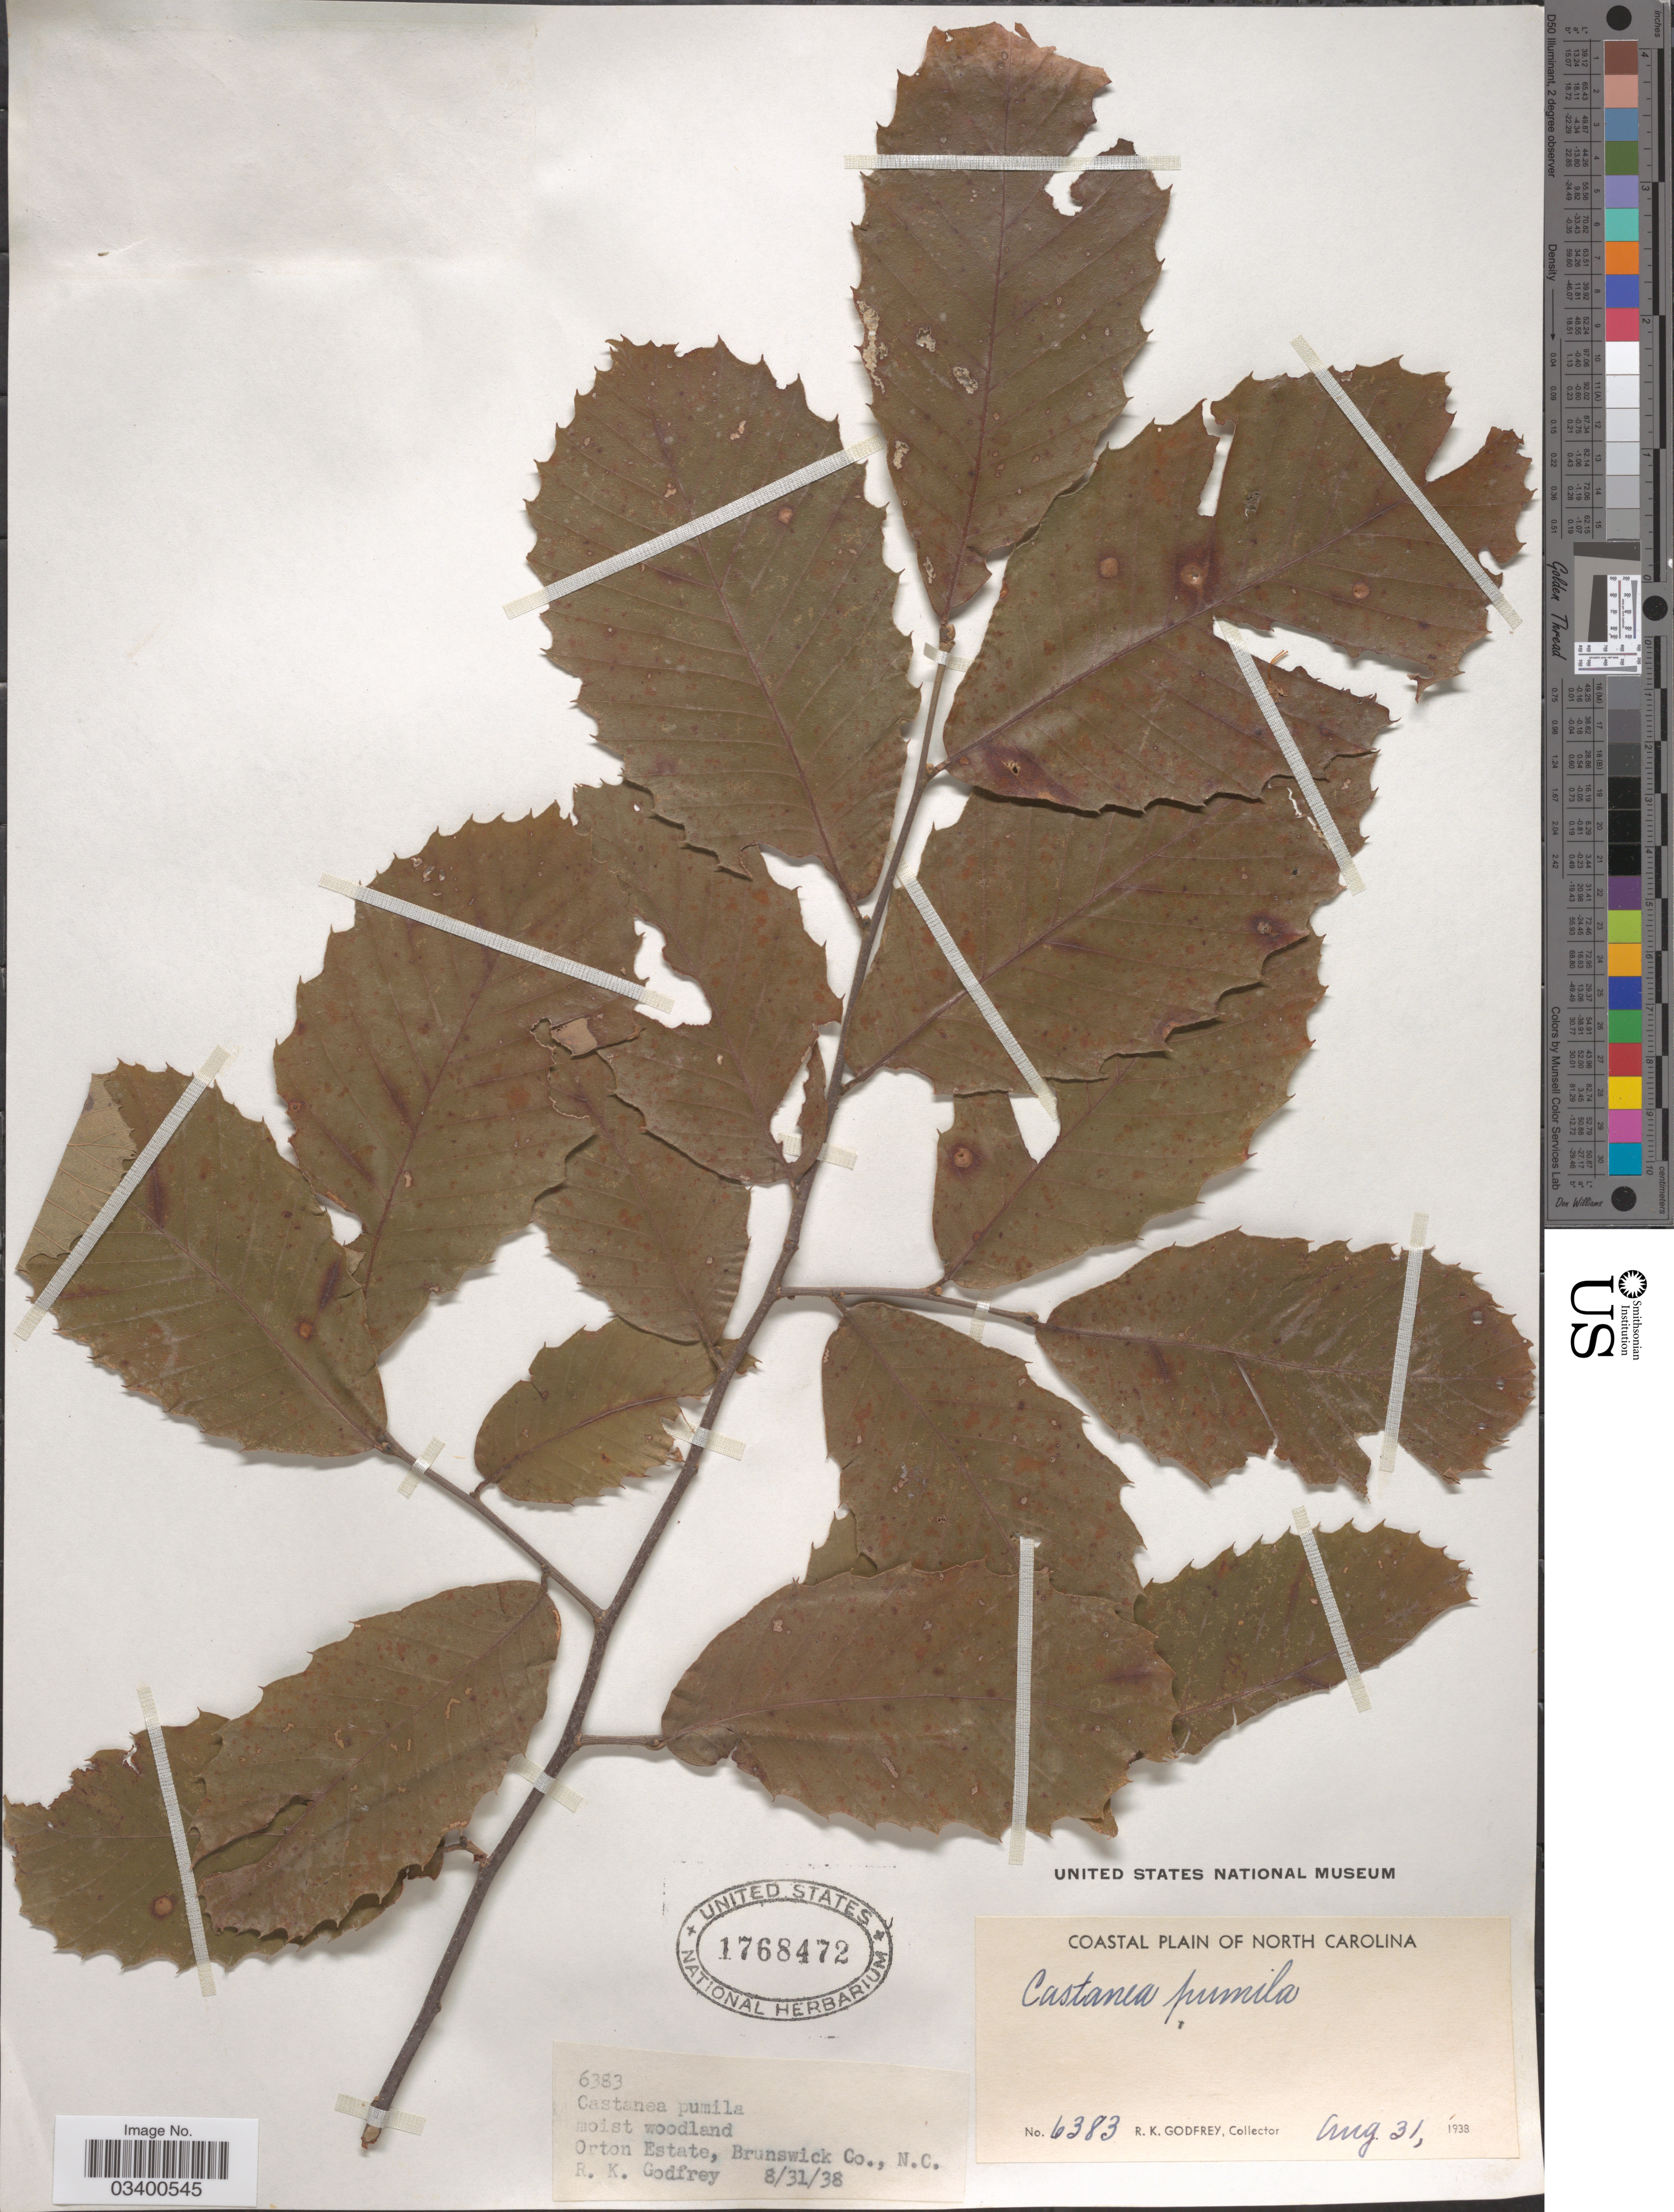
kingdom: Plantae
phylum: Tracheophyta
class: Magnoliopsida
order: Fagales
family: Fagaceae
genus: Castanea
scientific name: Castanea pumila var. pumila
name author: (L.) Mill.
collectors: R. K. Godfrey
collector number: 6383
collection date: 1938-08-31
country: United States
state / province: North Carolina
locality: Coastal Plain of North Carolina. Orton Estate, Brunswick Co.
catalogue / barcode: US 1768472